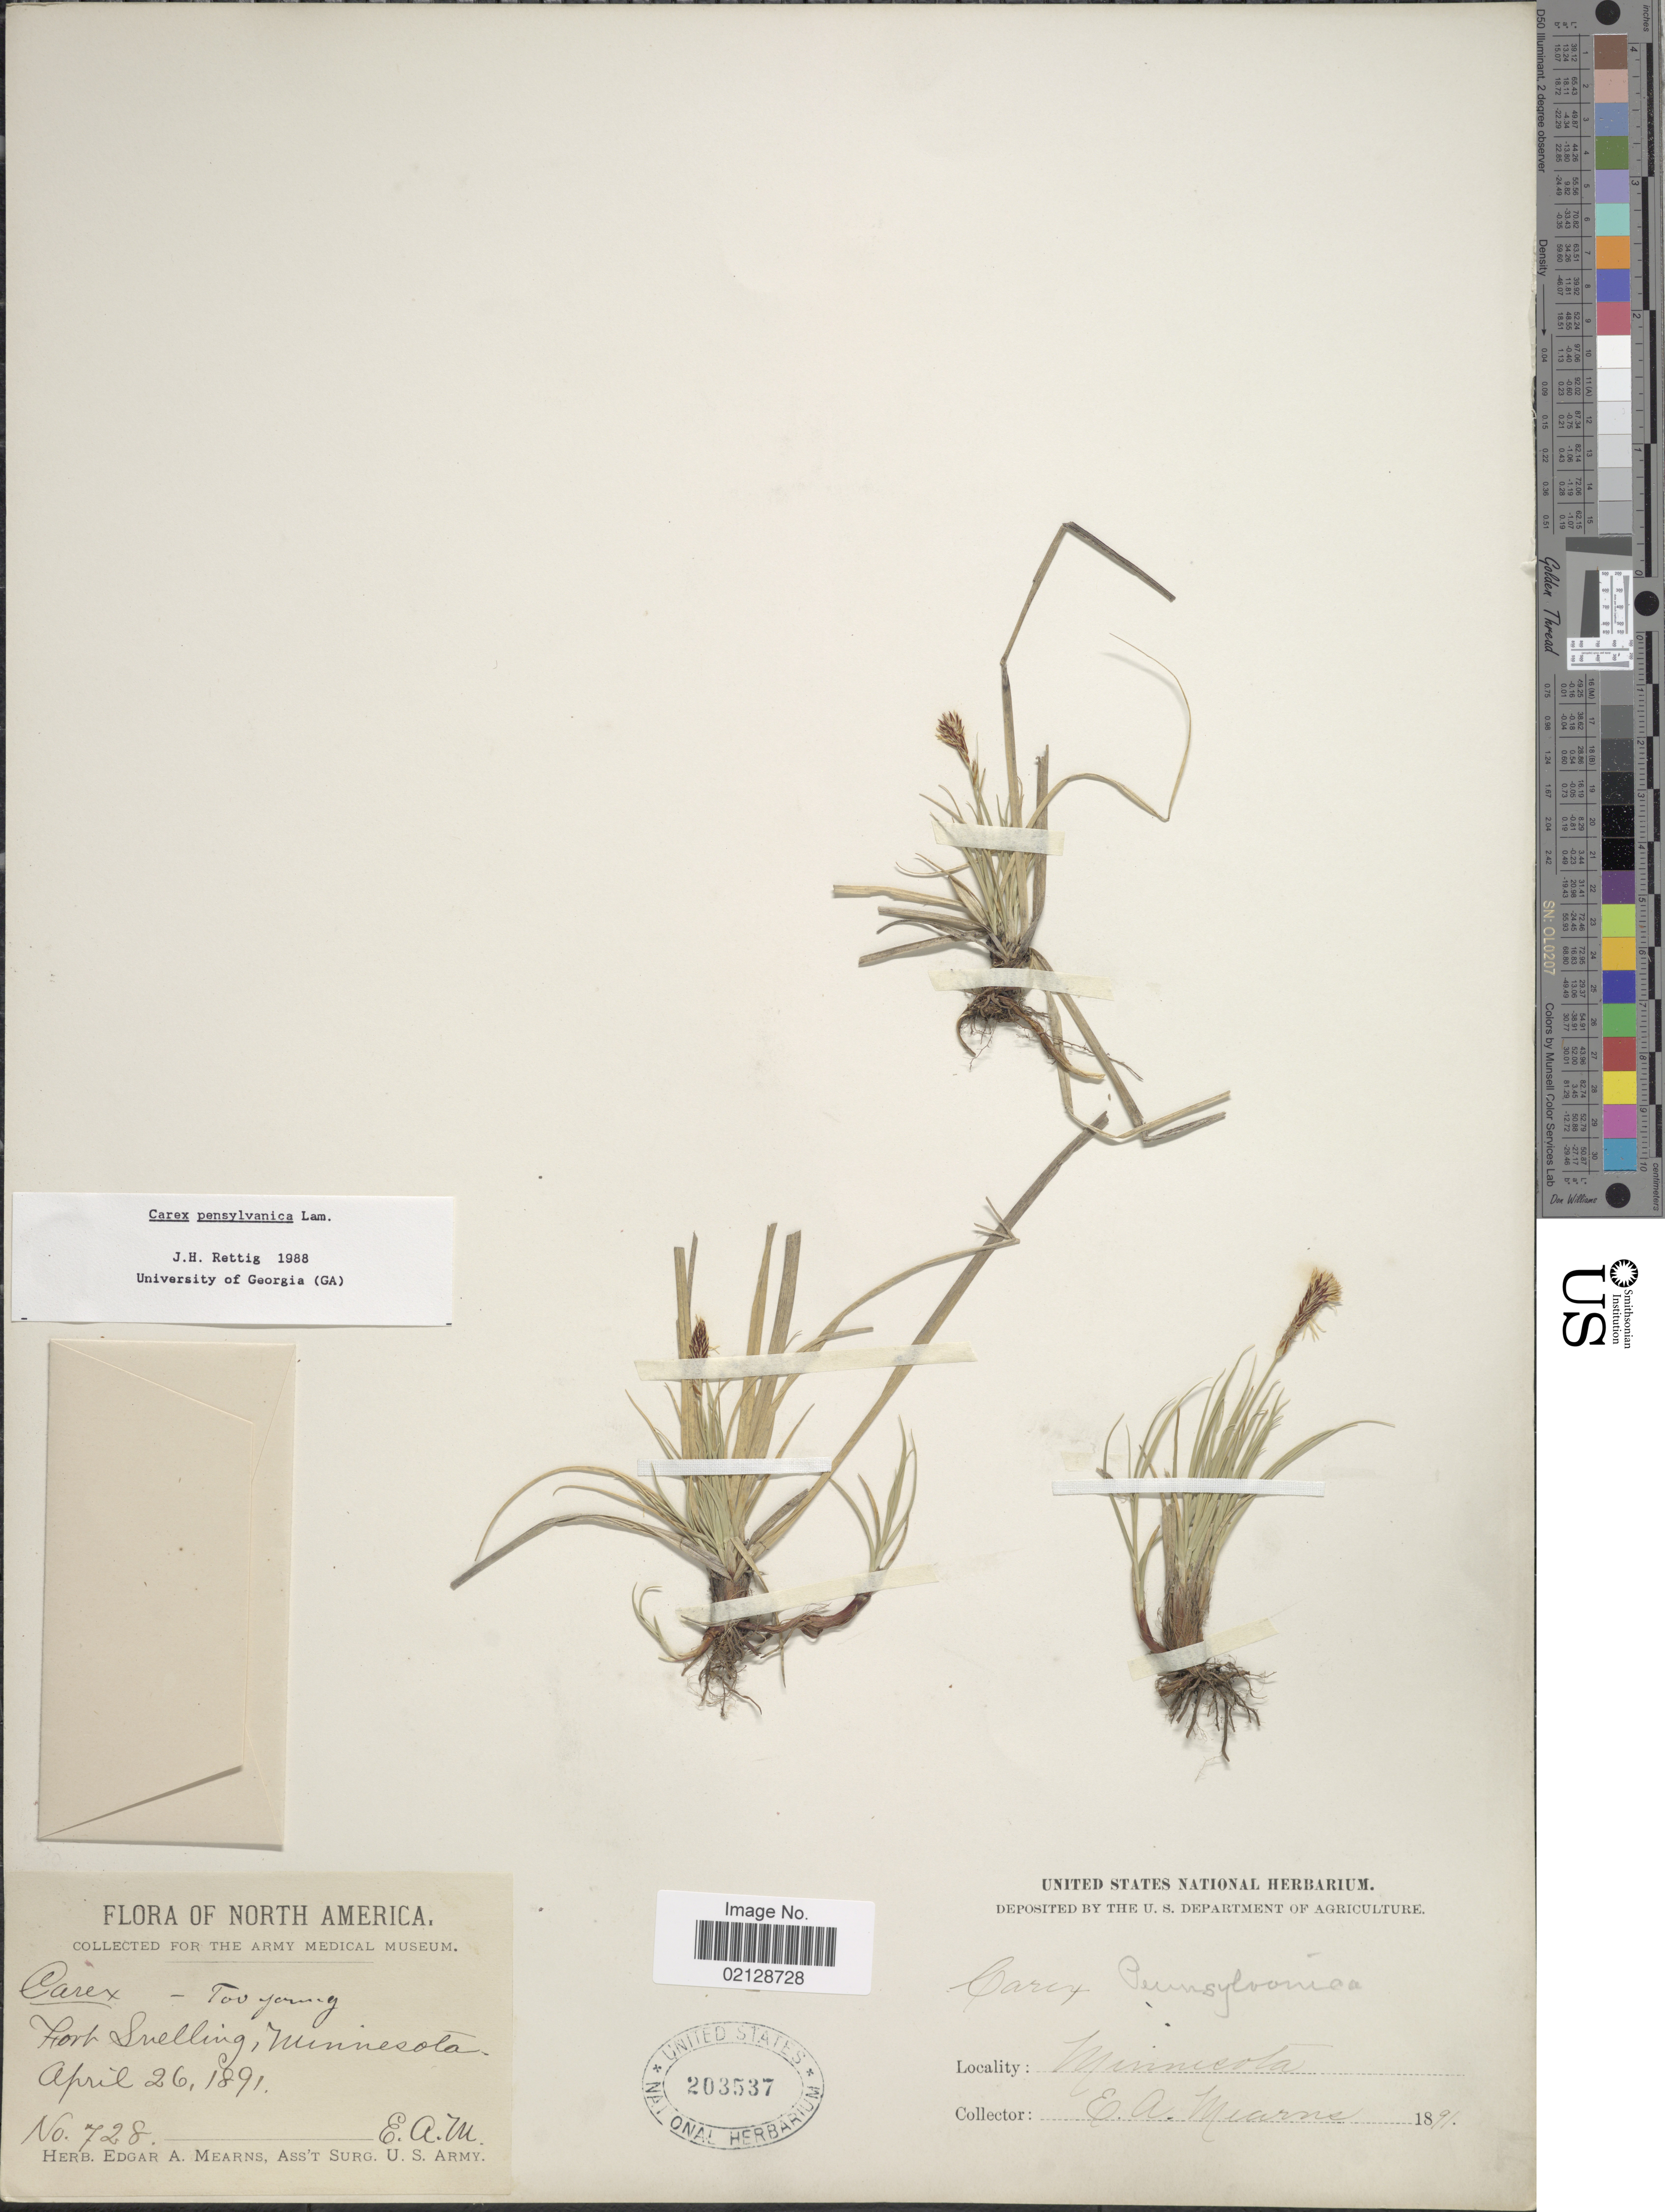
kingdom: Plantae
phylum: Tracheophyta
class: Liliopsida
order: Poales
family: Cyperaceae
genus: Carex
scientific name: Carex pensylvanica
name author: Lam.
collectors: E. A. Mearns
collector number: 728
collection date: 1891-04-26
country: United States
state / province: Minnesota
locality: Fort Snelling, Minnesota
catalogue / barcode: US 203537